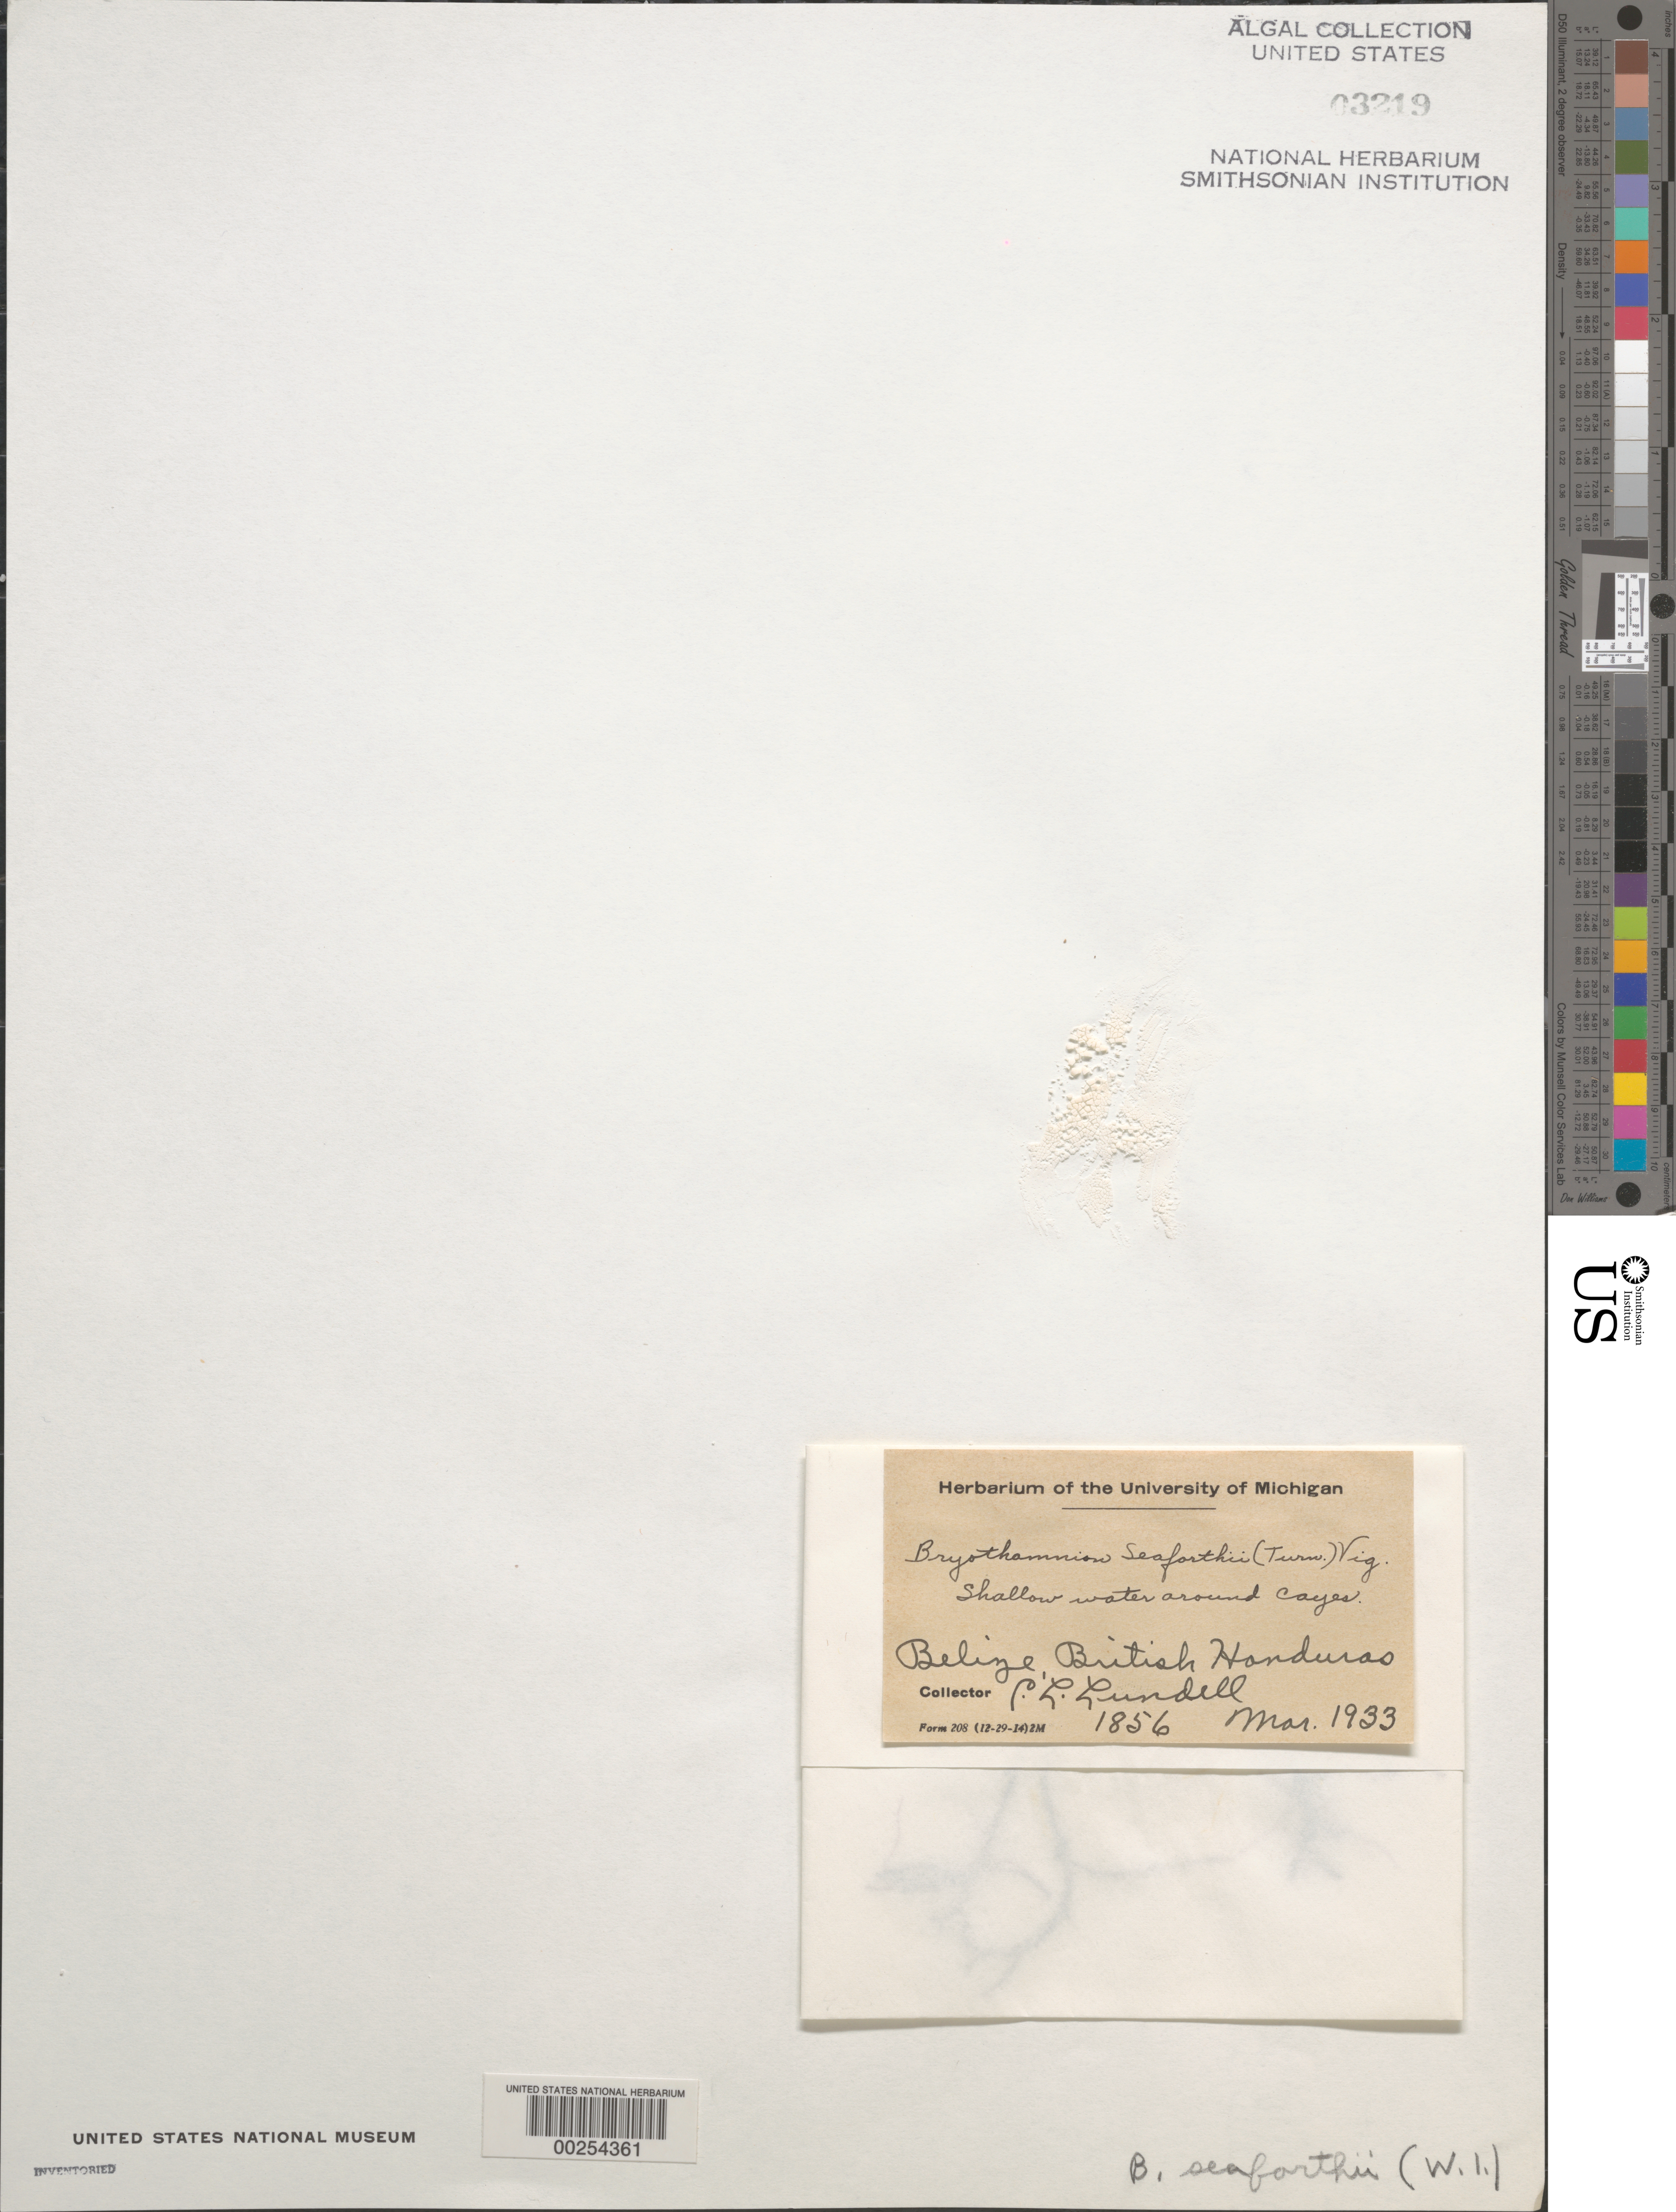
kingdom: Plantae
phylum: Rhodophyta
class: Florideophyceae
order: Ceramiales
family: Rhodomelaceae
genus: Bryothamnion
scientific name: Bryothamnion seaforthii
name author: (Turner) Kütz.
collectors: C. L. Lundell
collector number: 1856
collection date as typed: Mar 1933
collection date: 1933-03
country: Belize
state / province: Belize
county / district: Belize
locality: Belize City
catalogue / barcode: US 3219